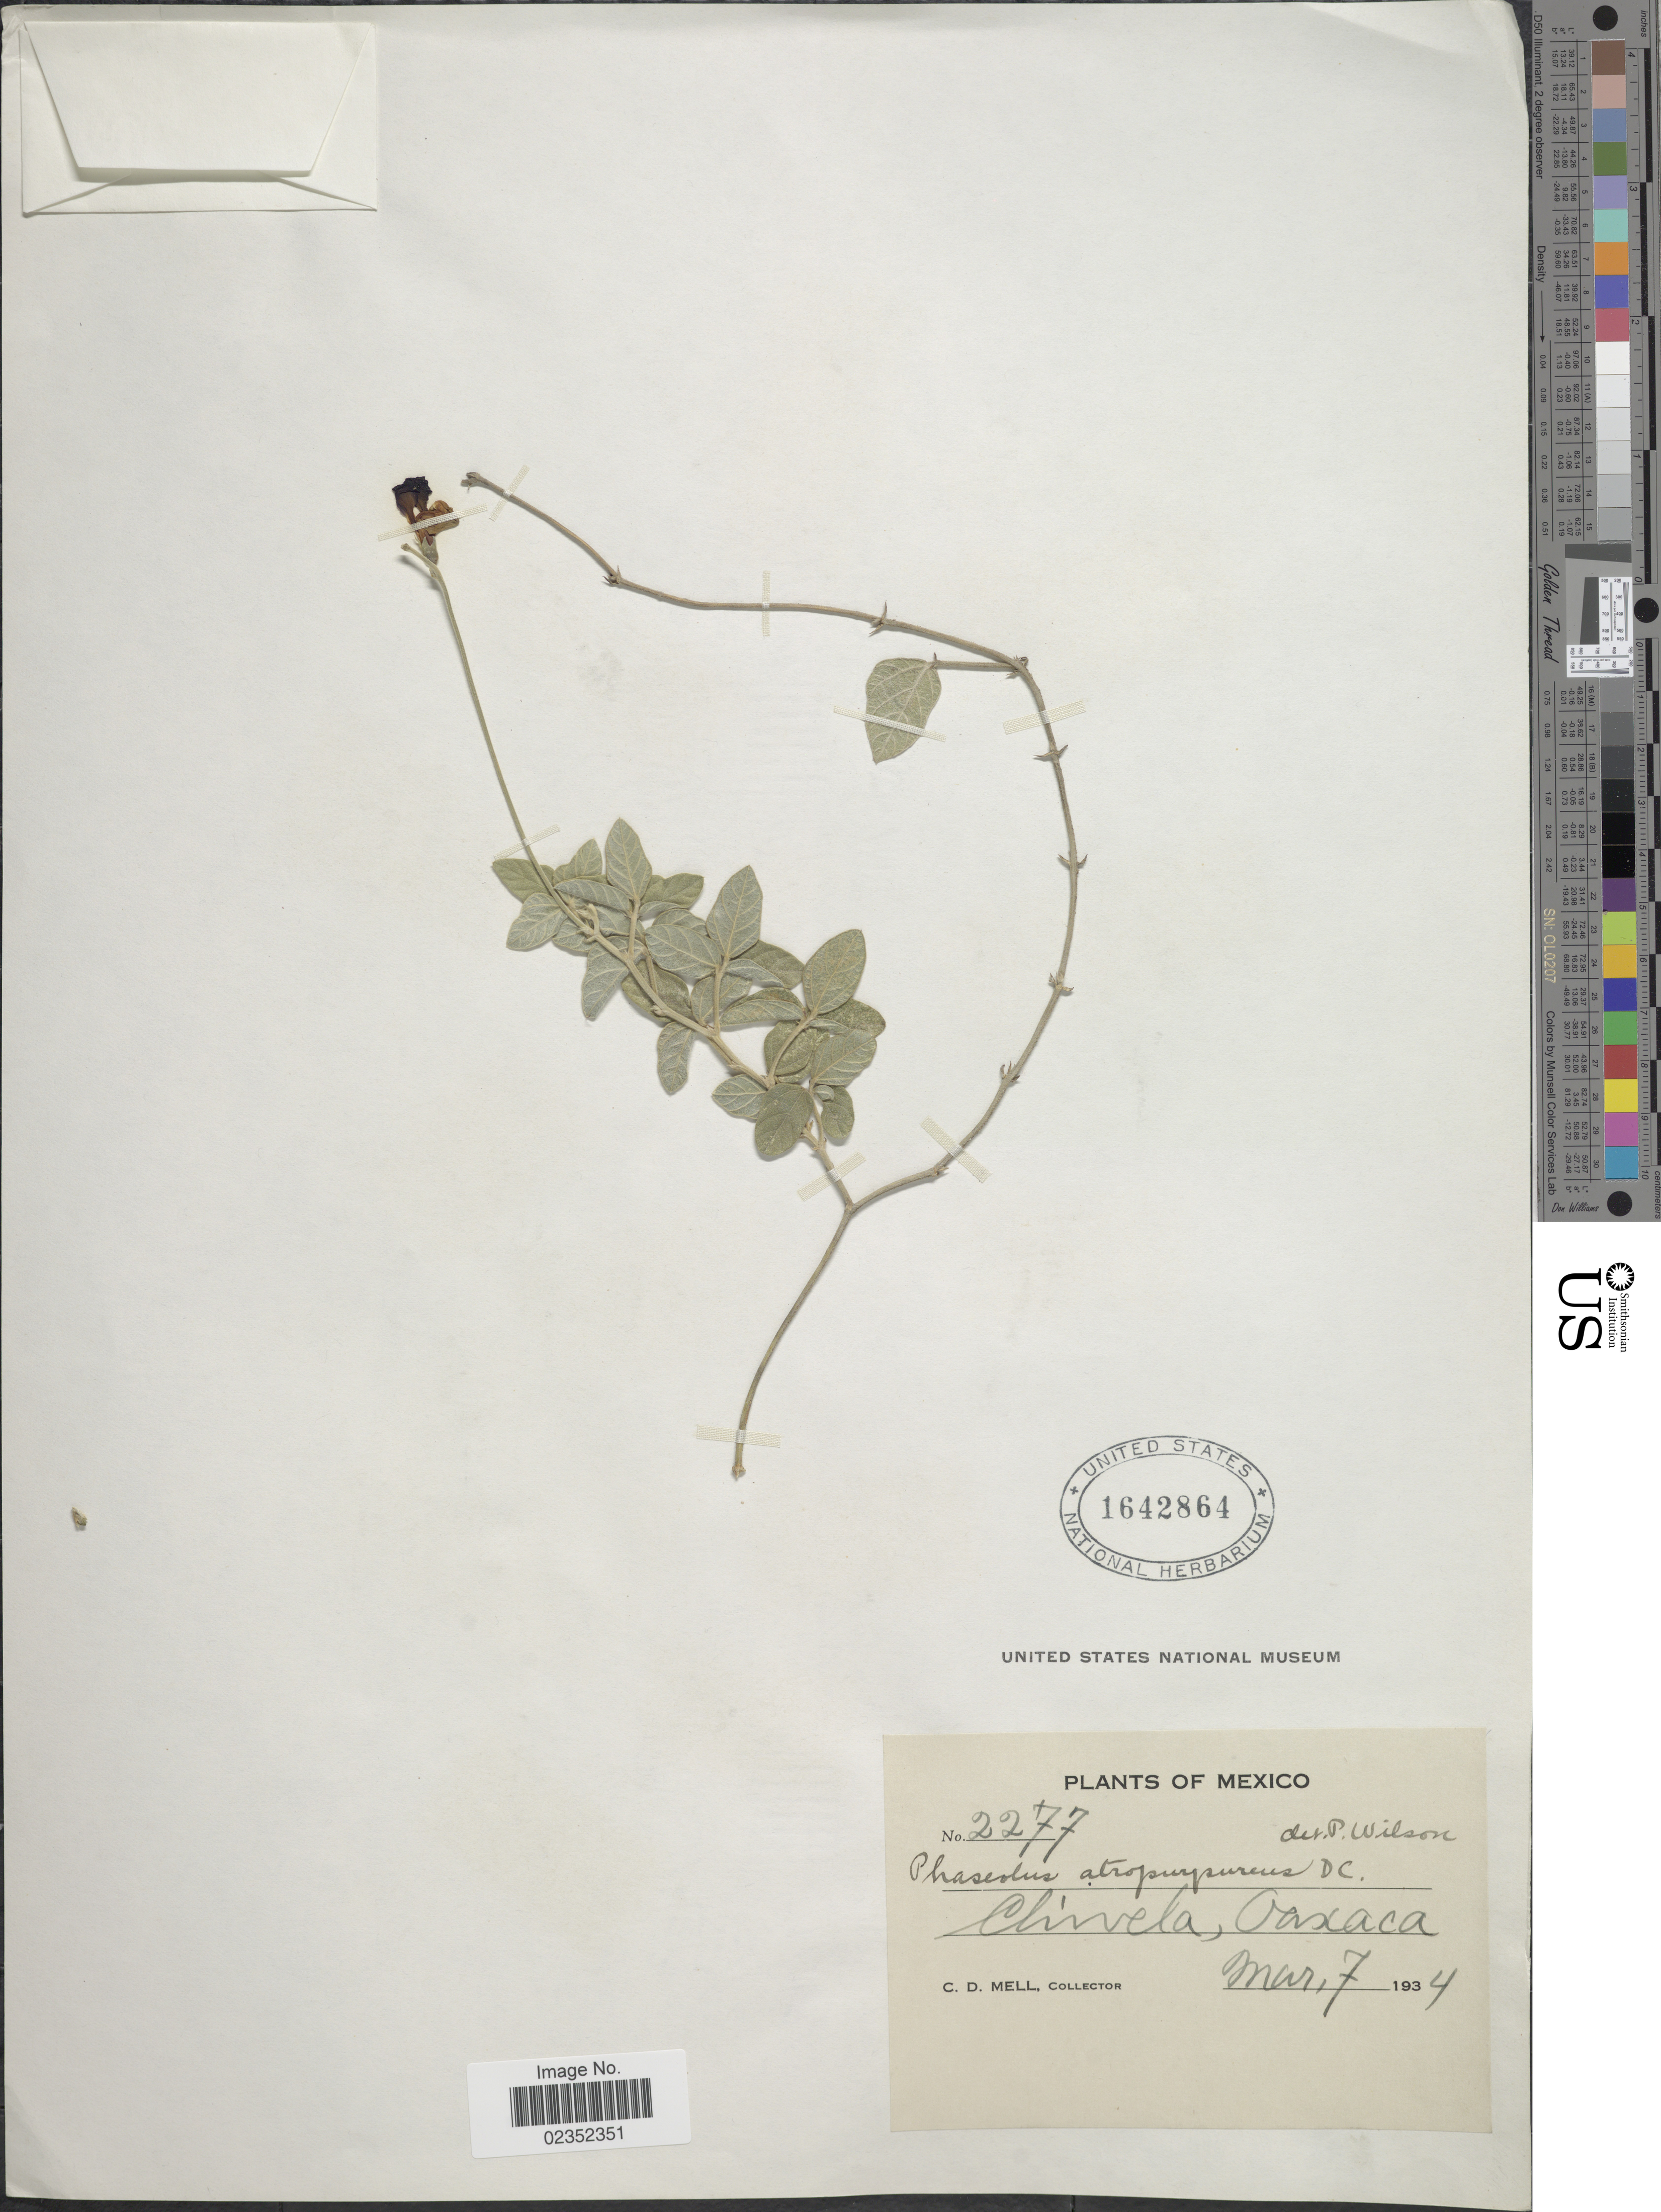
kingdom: Plantae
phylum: Tracheophyta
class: Magnoliopsida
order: Fabales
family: Fabaceae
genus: Macroptilium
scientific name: Macroptilium atropurpureum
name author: (DC.) Urb.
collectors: C. D. Mell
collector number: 2277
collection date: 1934-03-07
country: Mexico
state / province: Oaxaca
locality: Chivela, Oaxaca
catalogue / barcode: US 1642864